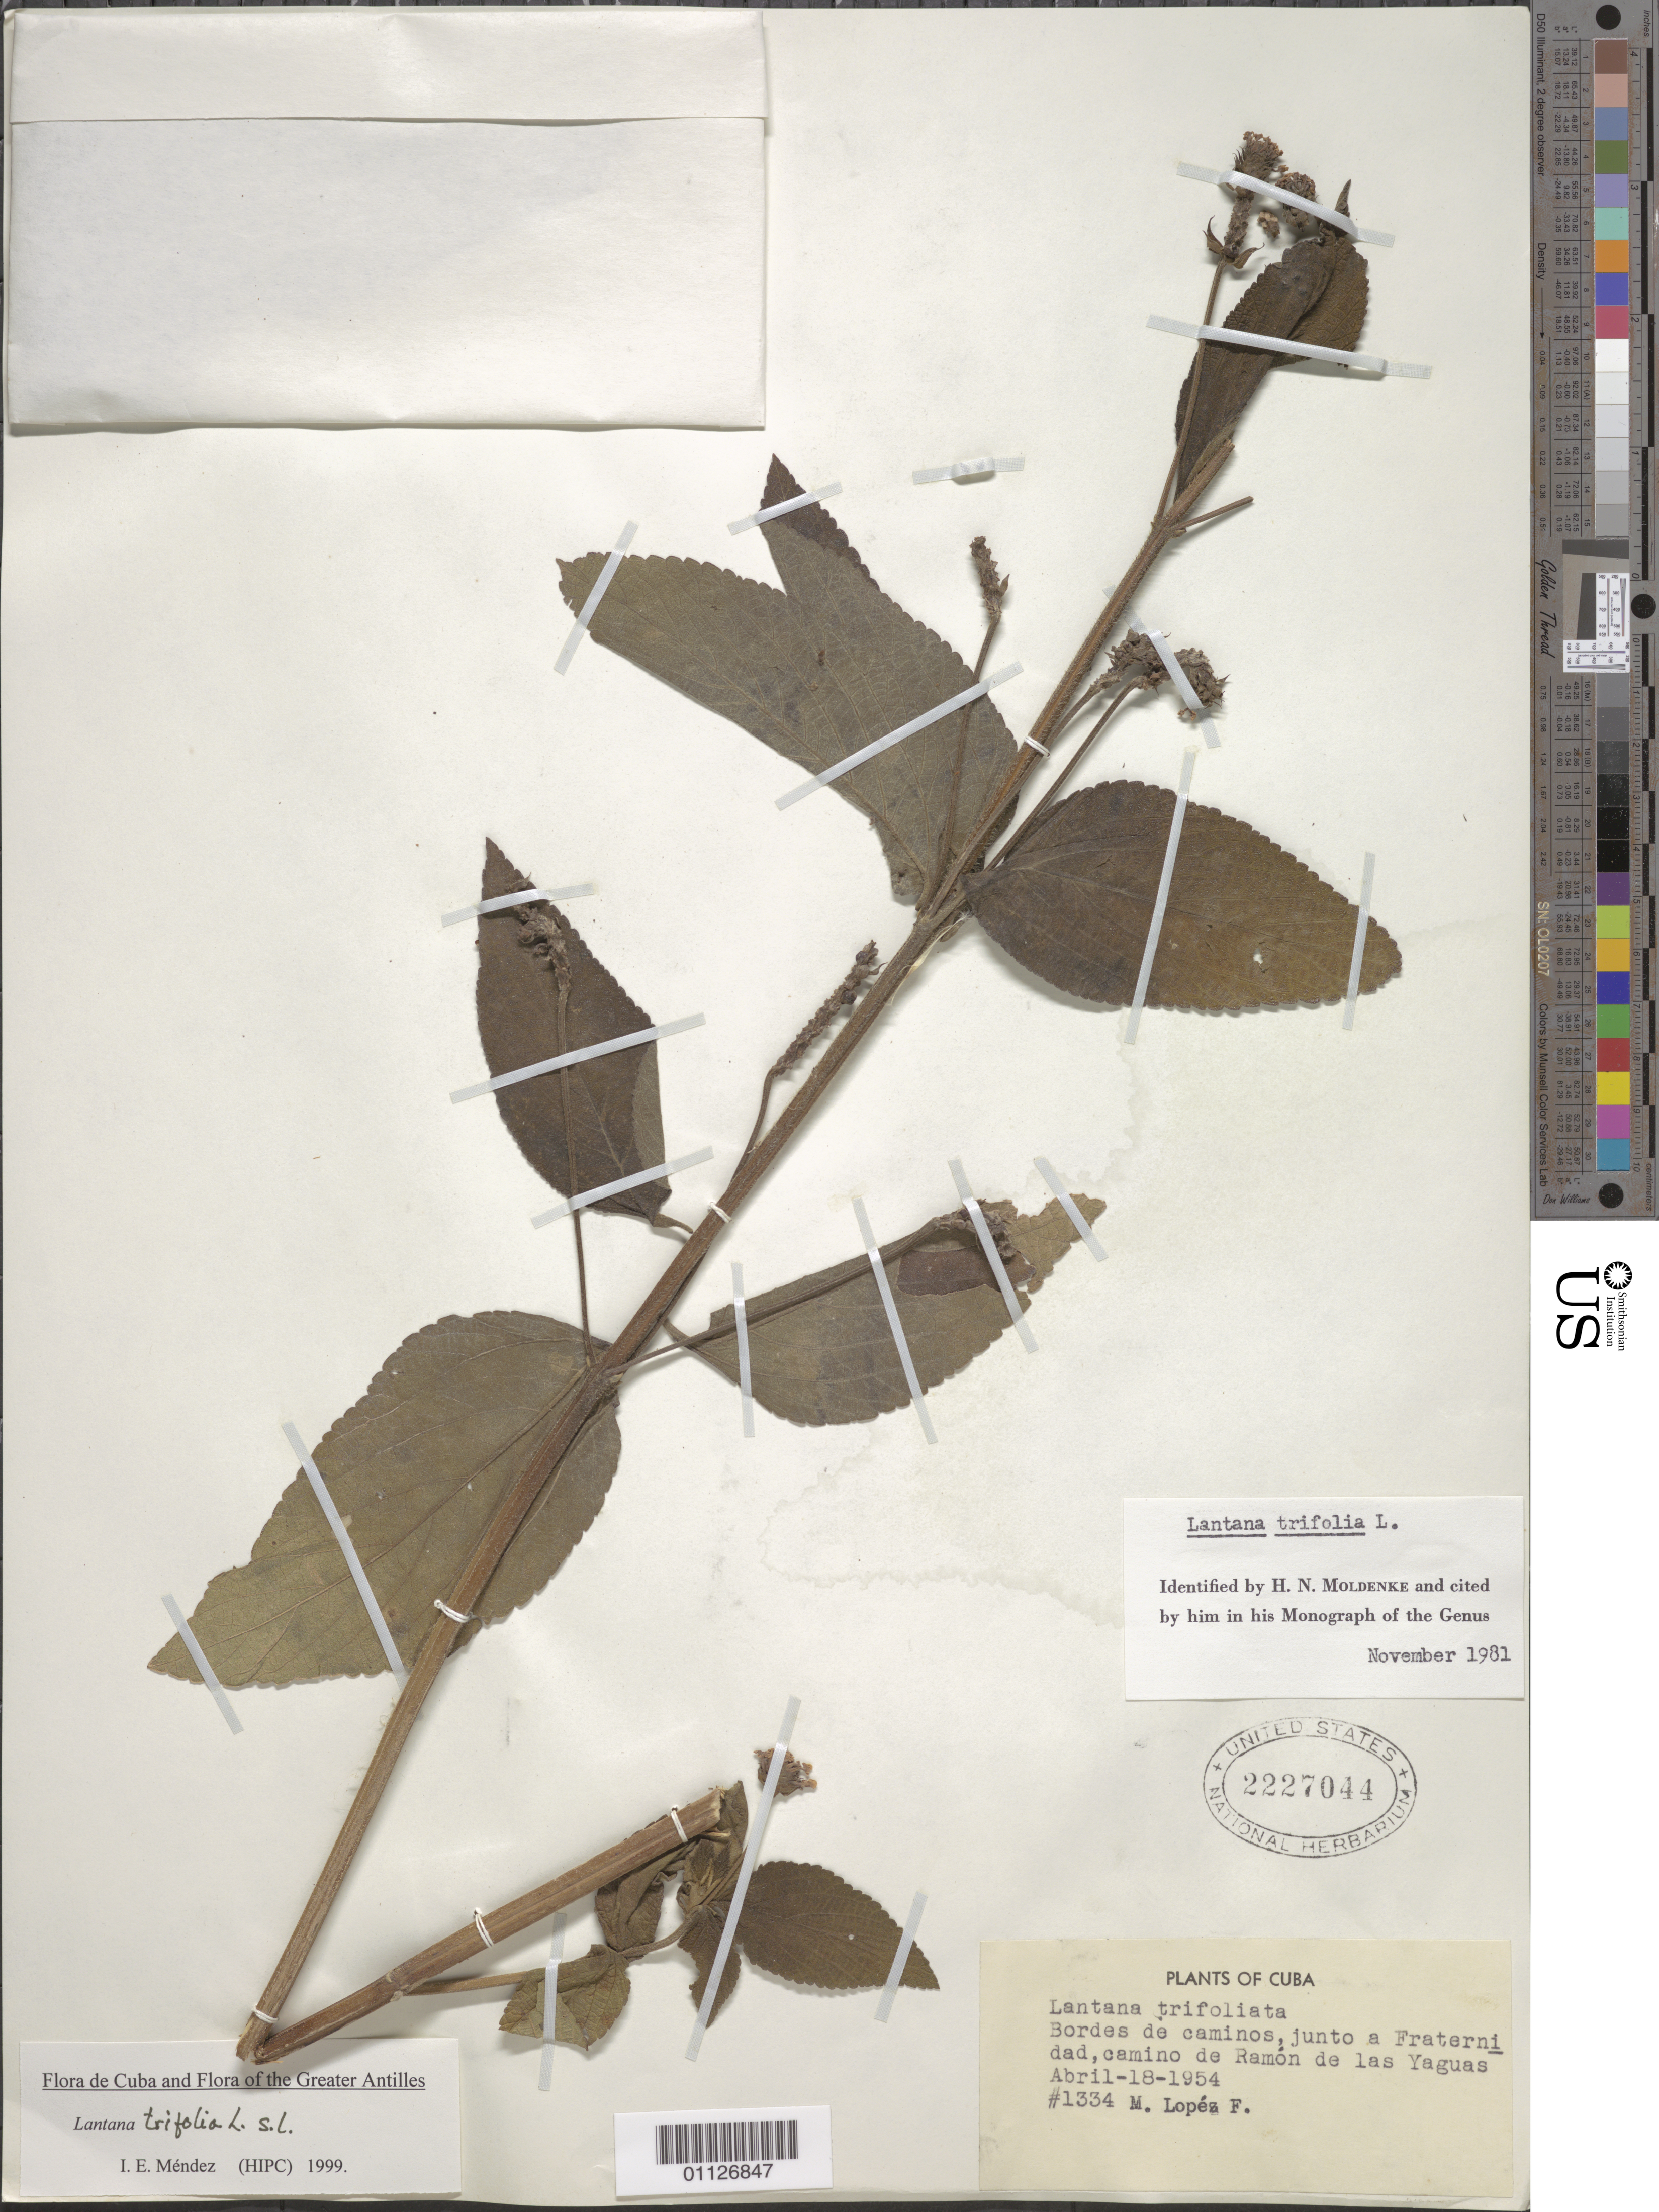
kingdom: Plantae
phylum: Tracheophyta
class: Magnoliopsida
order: Lamiales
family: Verbenaceae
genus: Lantana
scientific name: Lantana trifolia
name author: L.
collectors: M. López Figueiras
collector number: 1334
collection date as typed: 18 Apr 1954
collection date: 1954-04-18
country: Cuba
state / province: Santiago de Cuba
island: Cuba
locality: Bordes de caminos, junto a Fraternidad, camino de Ramón de las Yaguas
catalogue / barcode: US 2227044